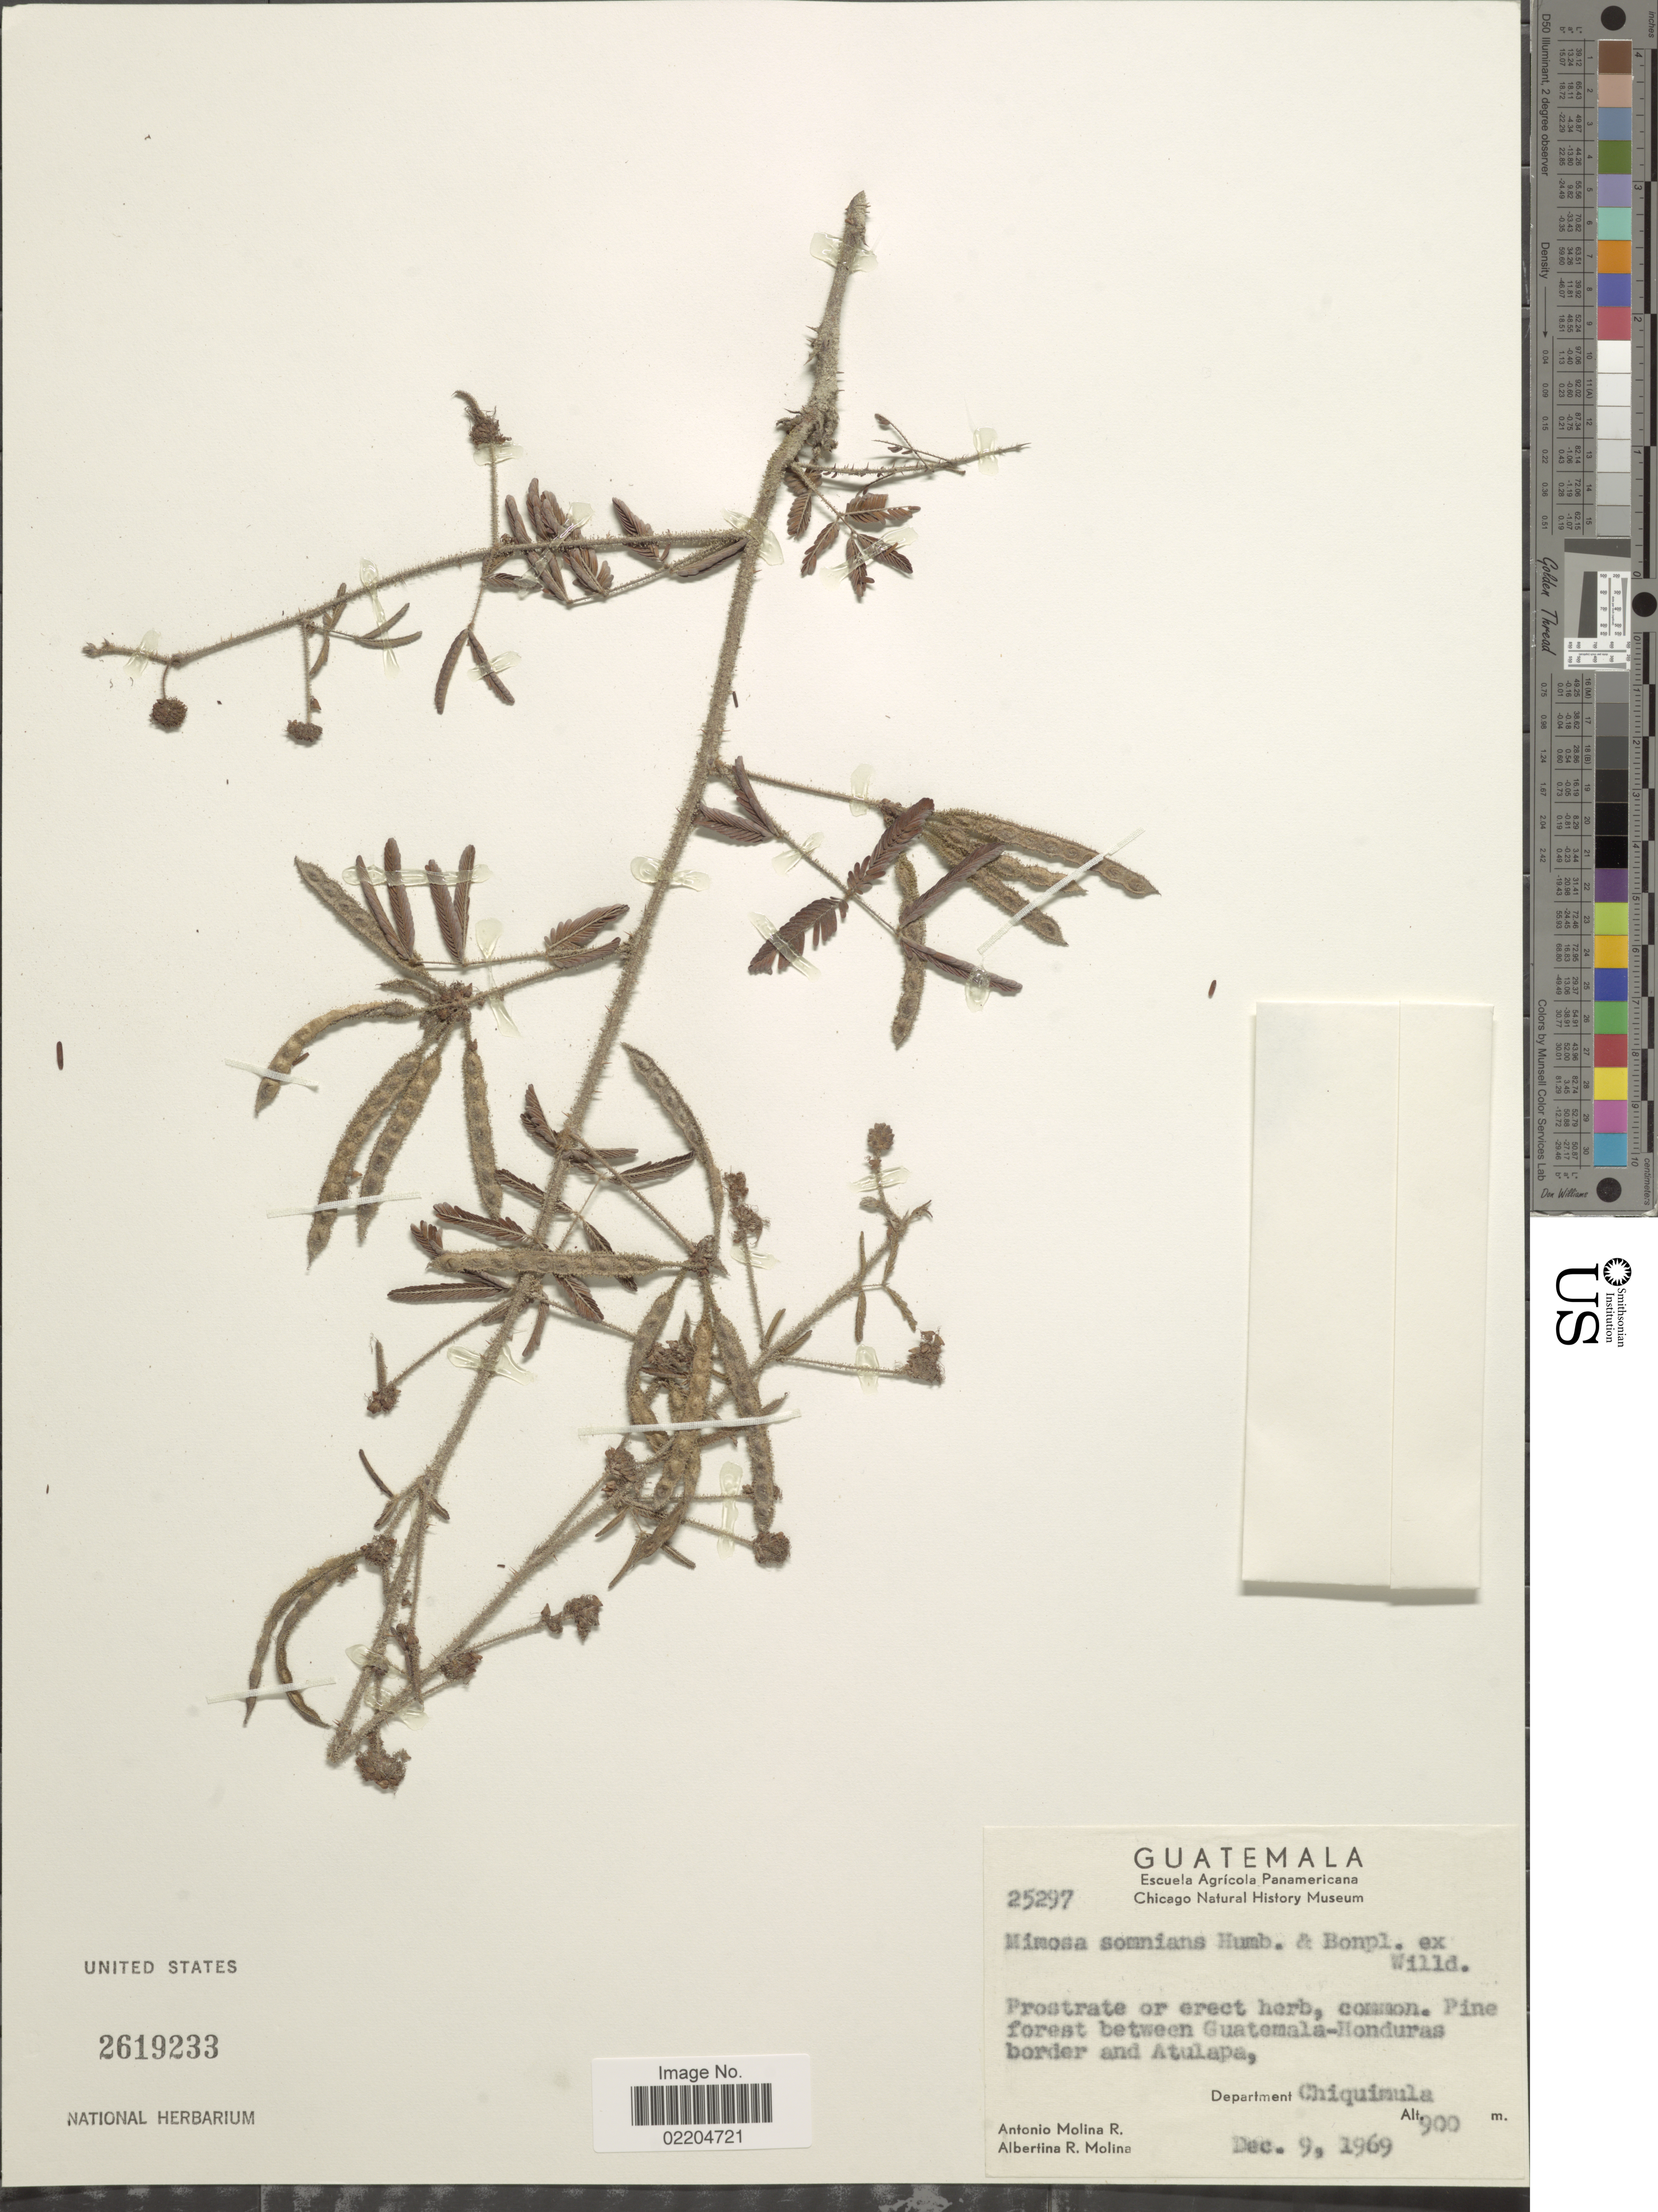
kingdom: Plantae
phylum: Tracheophyta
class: Magnoliopsida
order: Fabales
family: Fabaceae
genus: Mimosa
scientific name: Mimosa somnians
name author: Humb. & Bonpl. ex Willd.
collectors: A. Molina R. & A. R. Molina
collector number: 25297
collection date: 1969-12-09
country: Guatemala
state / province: Chiquimula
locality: Pine forest between Guatemala- Honduras border and Atulapa, Departament Chiquimula.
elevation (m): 900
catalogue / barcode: US 2619233